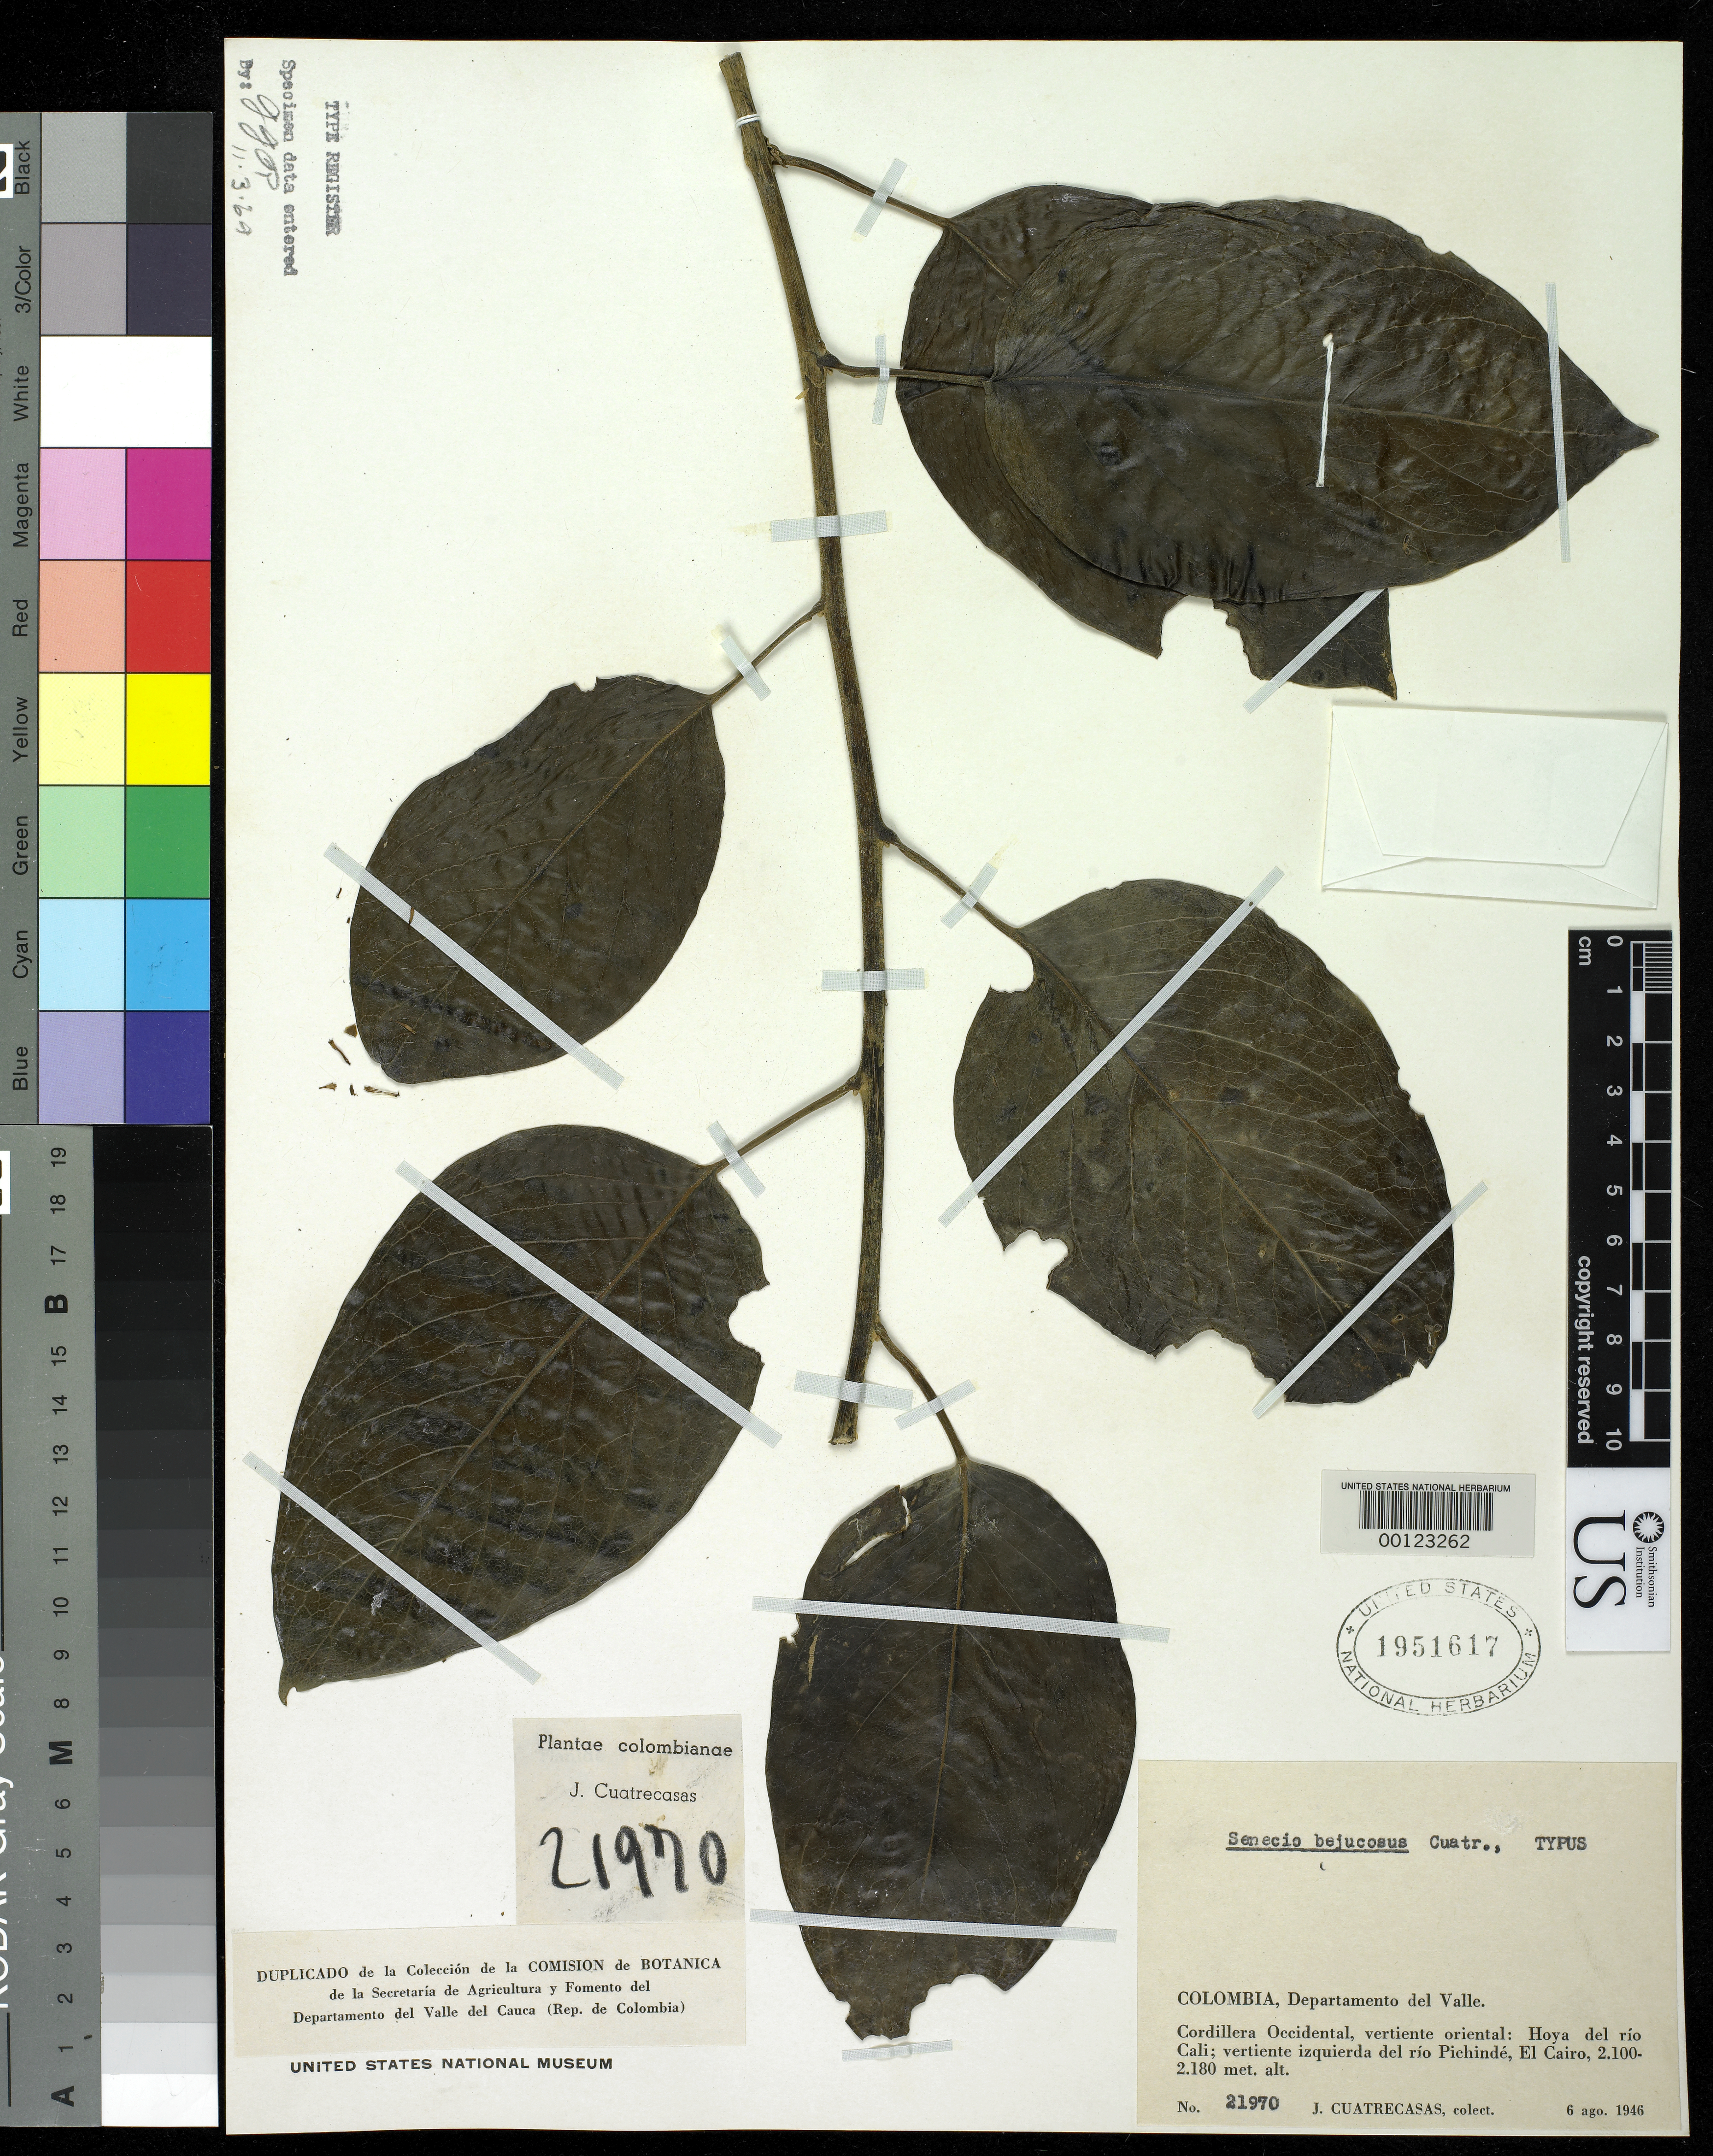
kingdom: Plantae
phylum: Tracheophyta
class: Magnoliopsida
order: Asterales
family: Asteraceae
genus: Senecio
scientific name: Senecio bejucosus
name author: Cuatrec.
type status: Isotype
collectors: J. Cuatrecasas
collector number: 21970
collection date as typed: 06 Aug 1946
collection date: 1946-08-06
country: Colombia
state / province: Valle del Cauca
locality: El Cairo, Hoya del Rio Cali.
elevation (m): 2100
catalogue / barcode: US 1951617